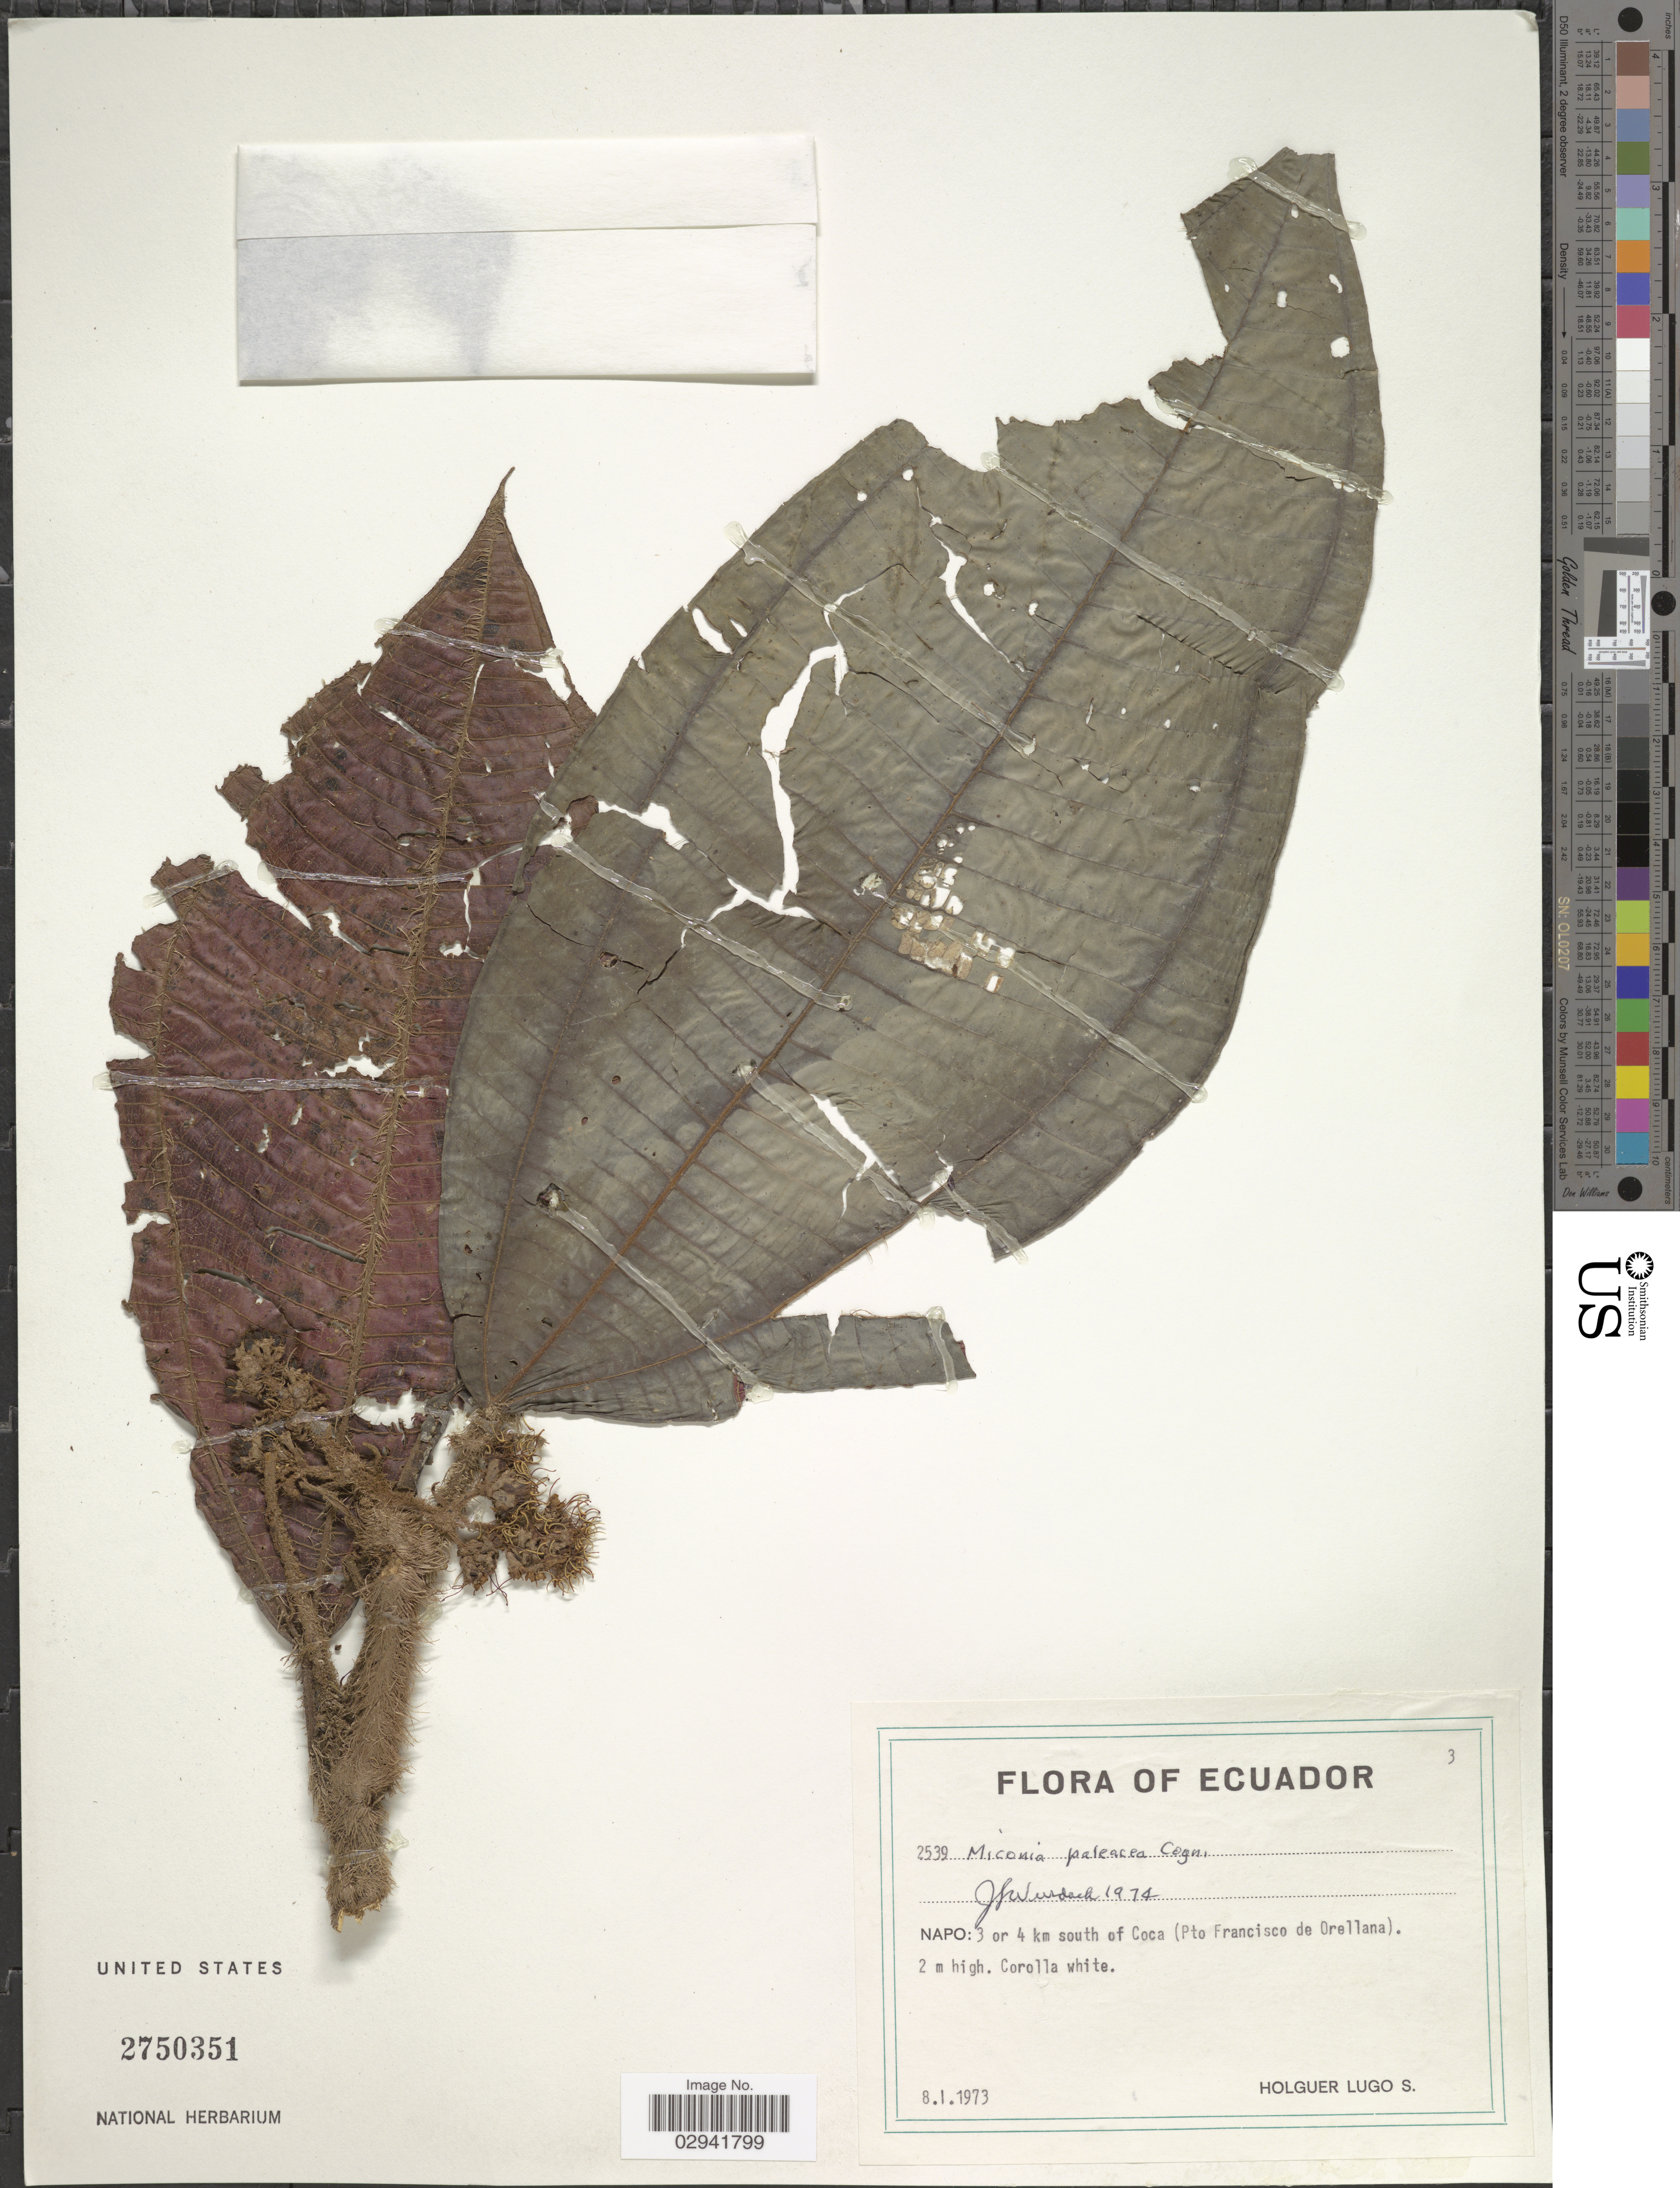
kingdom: Plantae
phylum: Tracheophyta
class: Magnoliopsida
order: Myrtales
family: Melastomataceae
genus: Miconia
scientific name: Miconia paleacea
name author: Cogn.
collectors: H. Lugo S.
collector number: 2539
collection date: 1973-01-08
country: Ecuador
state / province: Napo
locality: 3 or 4 km south of Coca (Pto Francisco de Orellana).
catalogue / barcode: US 2750351